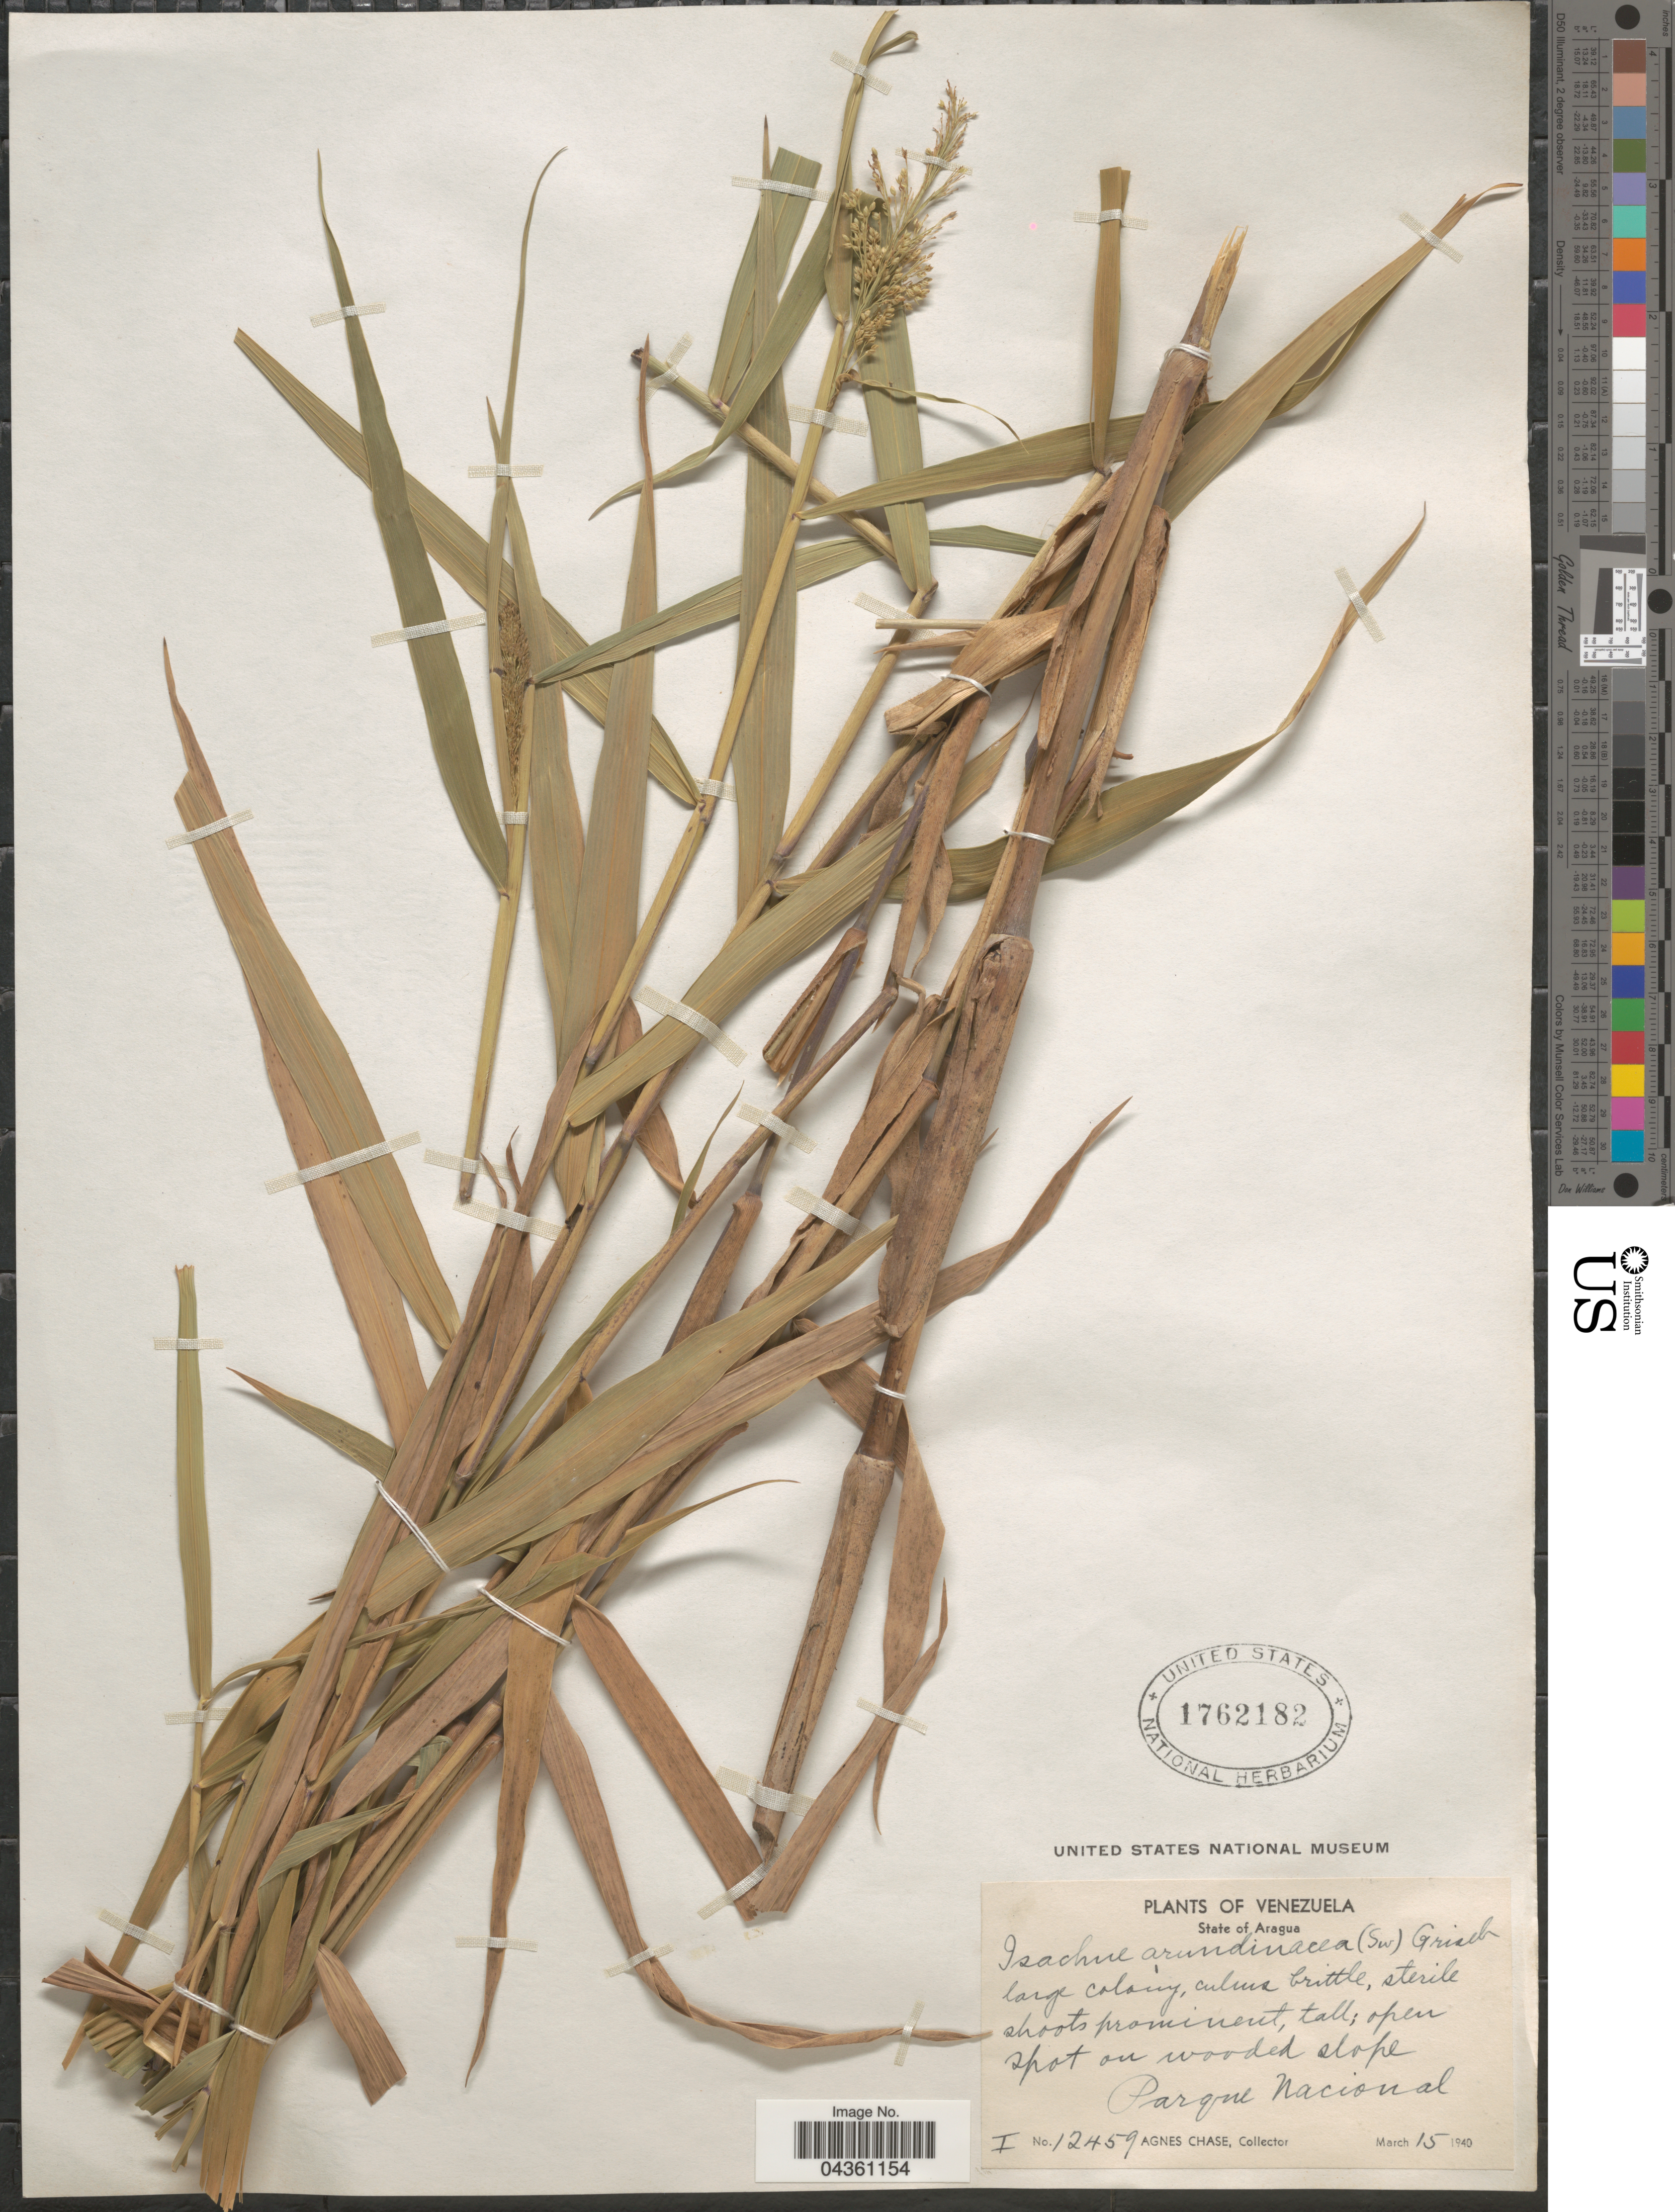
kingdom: Plantae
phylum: Tracheophyta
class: Liliopsida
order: Poales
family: Poaceae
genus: Isachne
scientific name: Isachne ligulata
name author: Swallen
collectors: A. Chase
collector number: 12459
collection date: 1940-03-15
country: Venezuela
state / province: Aragua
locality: Parque Nacional.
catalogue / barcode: US 1762182